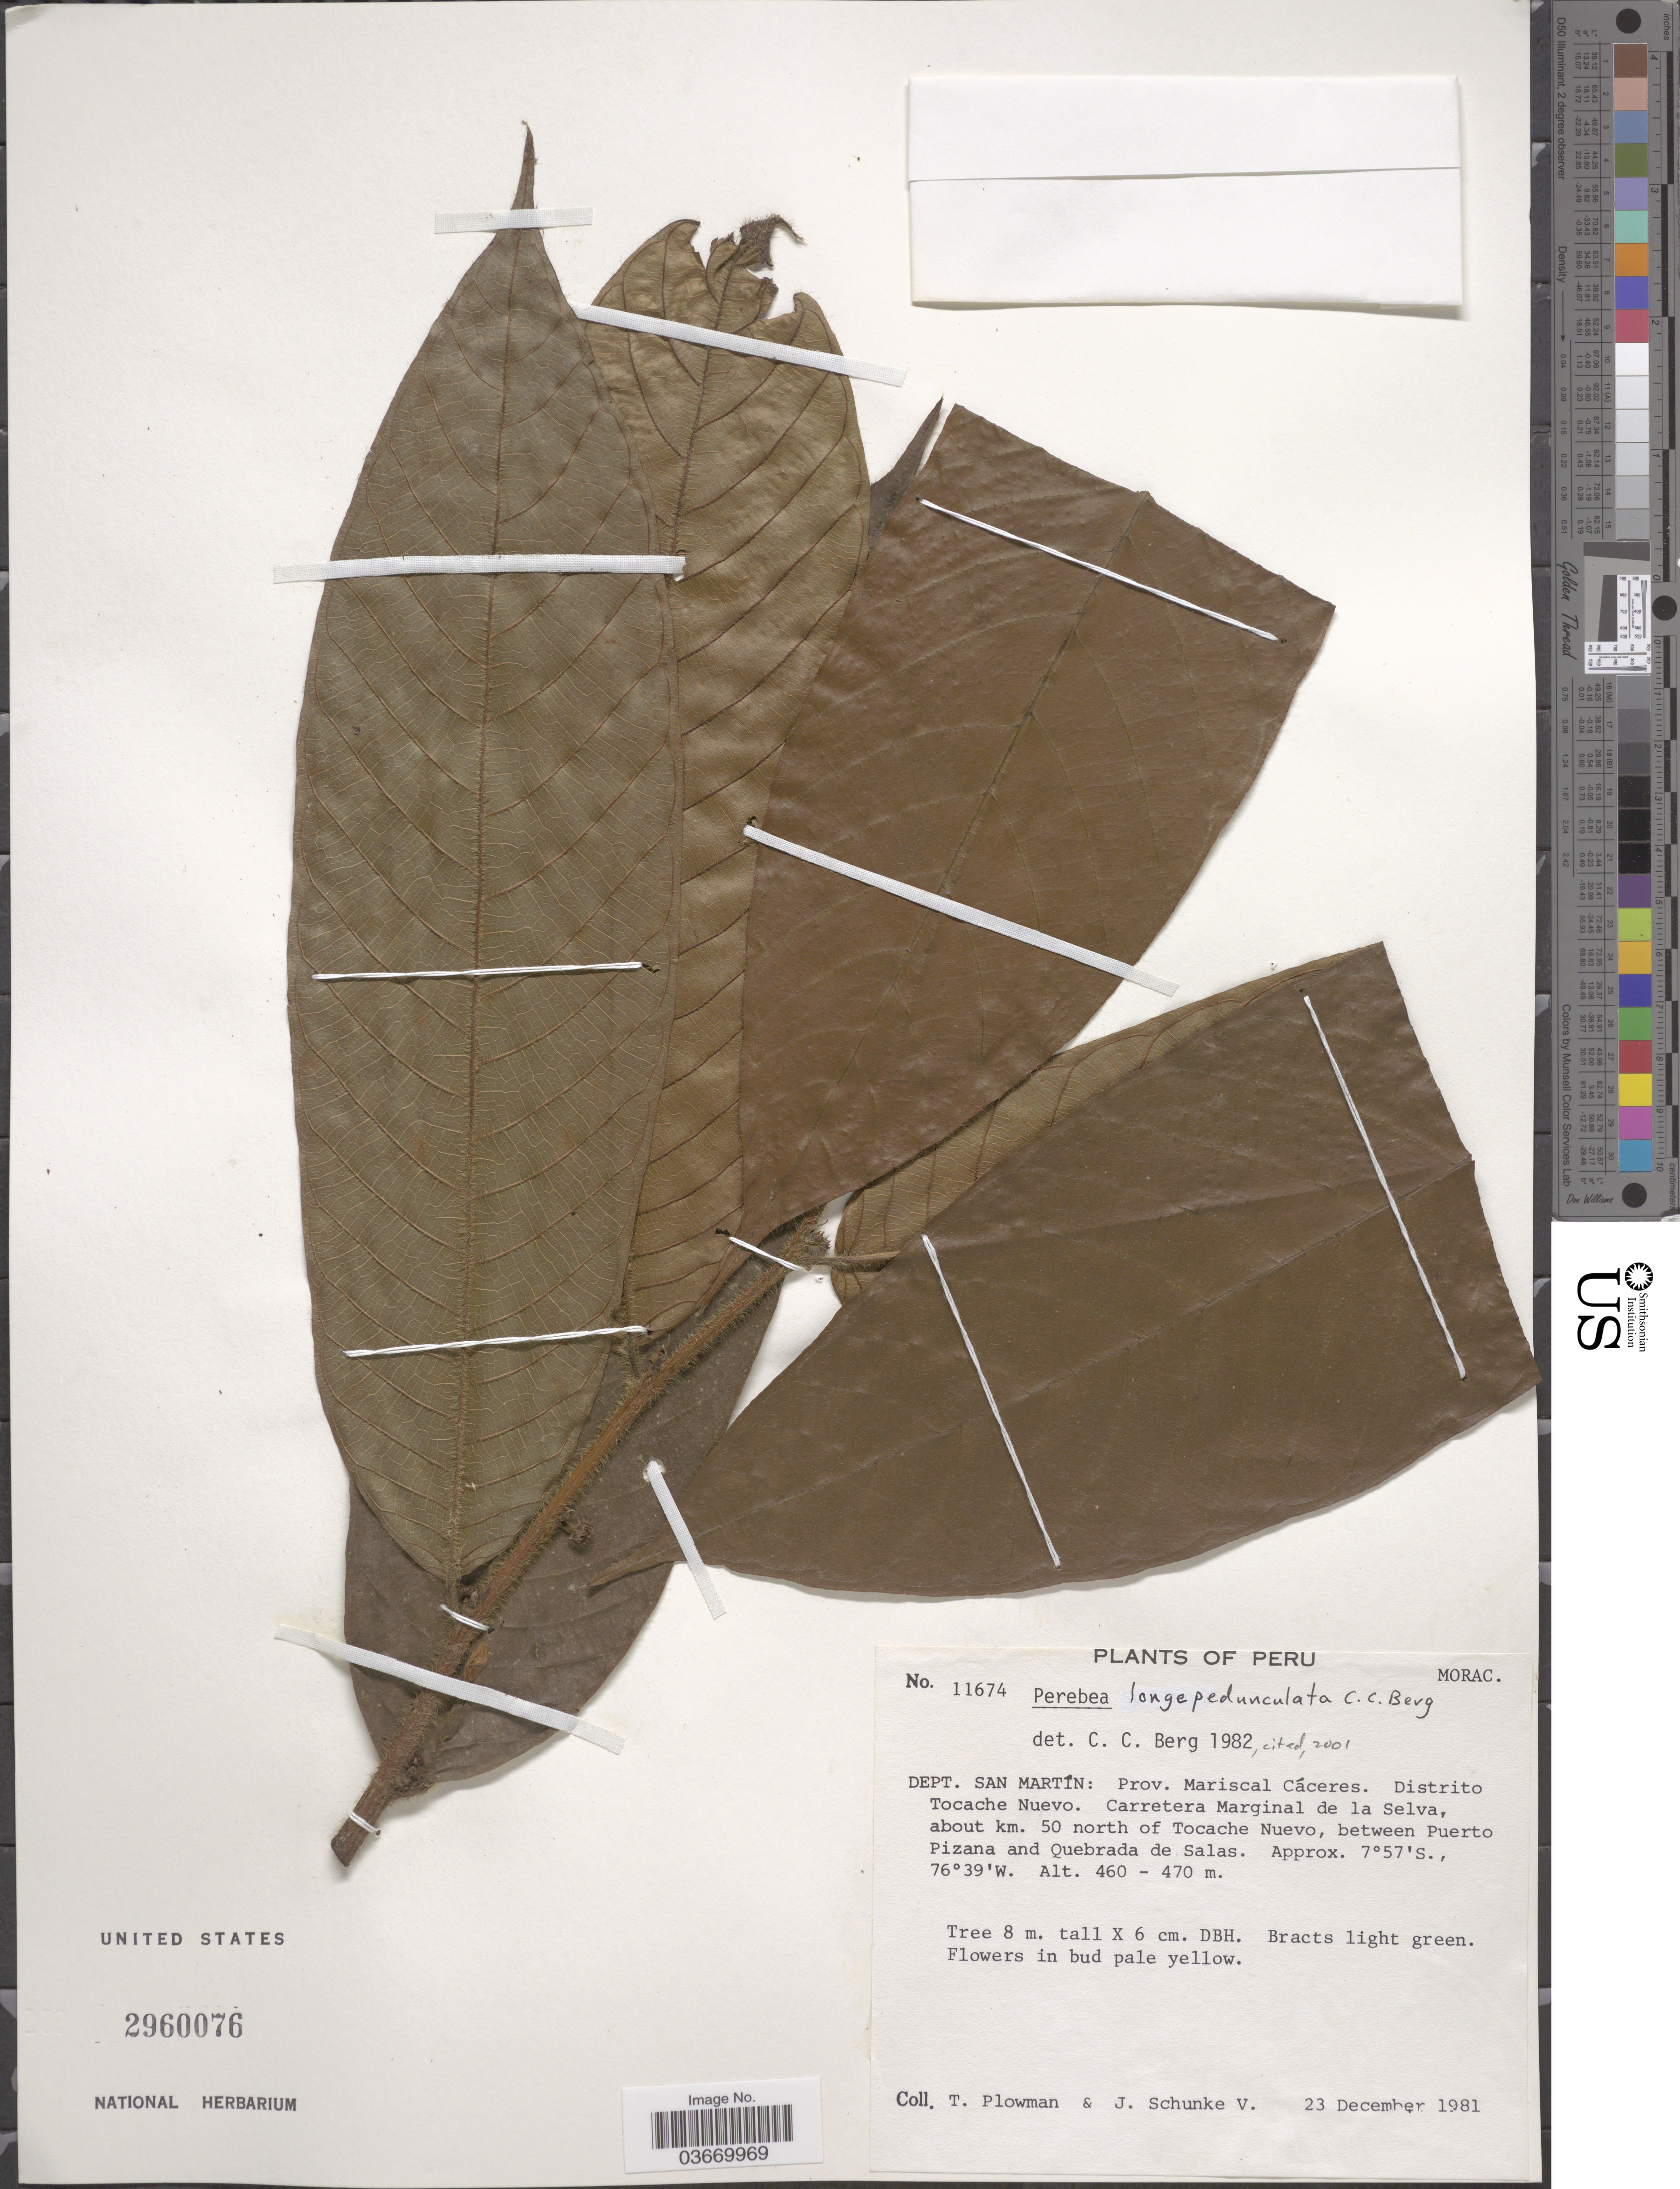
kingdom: Plantae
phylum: Tracheophyta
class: Magnoliopsida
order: Rosales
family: Moraceae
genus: Perebea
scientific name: Perebea longepedunculata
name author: C.C. Berg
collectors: T. Plowman & J. Schunke Vigo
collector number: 11674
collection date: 1981-12-23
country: Peru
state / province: San Martín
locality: Dept. San Martin: Prov. Mariscal Cáceres. Distrito Tocache Nuevo. Carretera Marginal de la Selva, about km. 50 north of Tocache Nuevo, between Puerto Pizana and Quebrada de Salas.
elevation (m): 460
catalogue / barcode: US 2960076